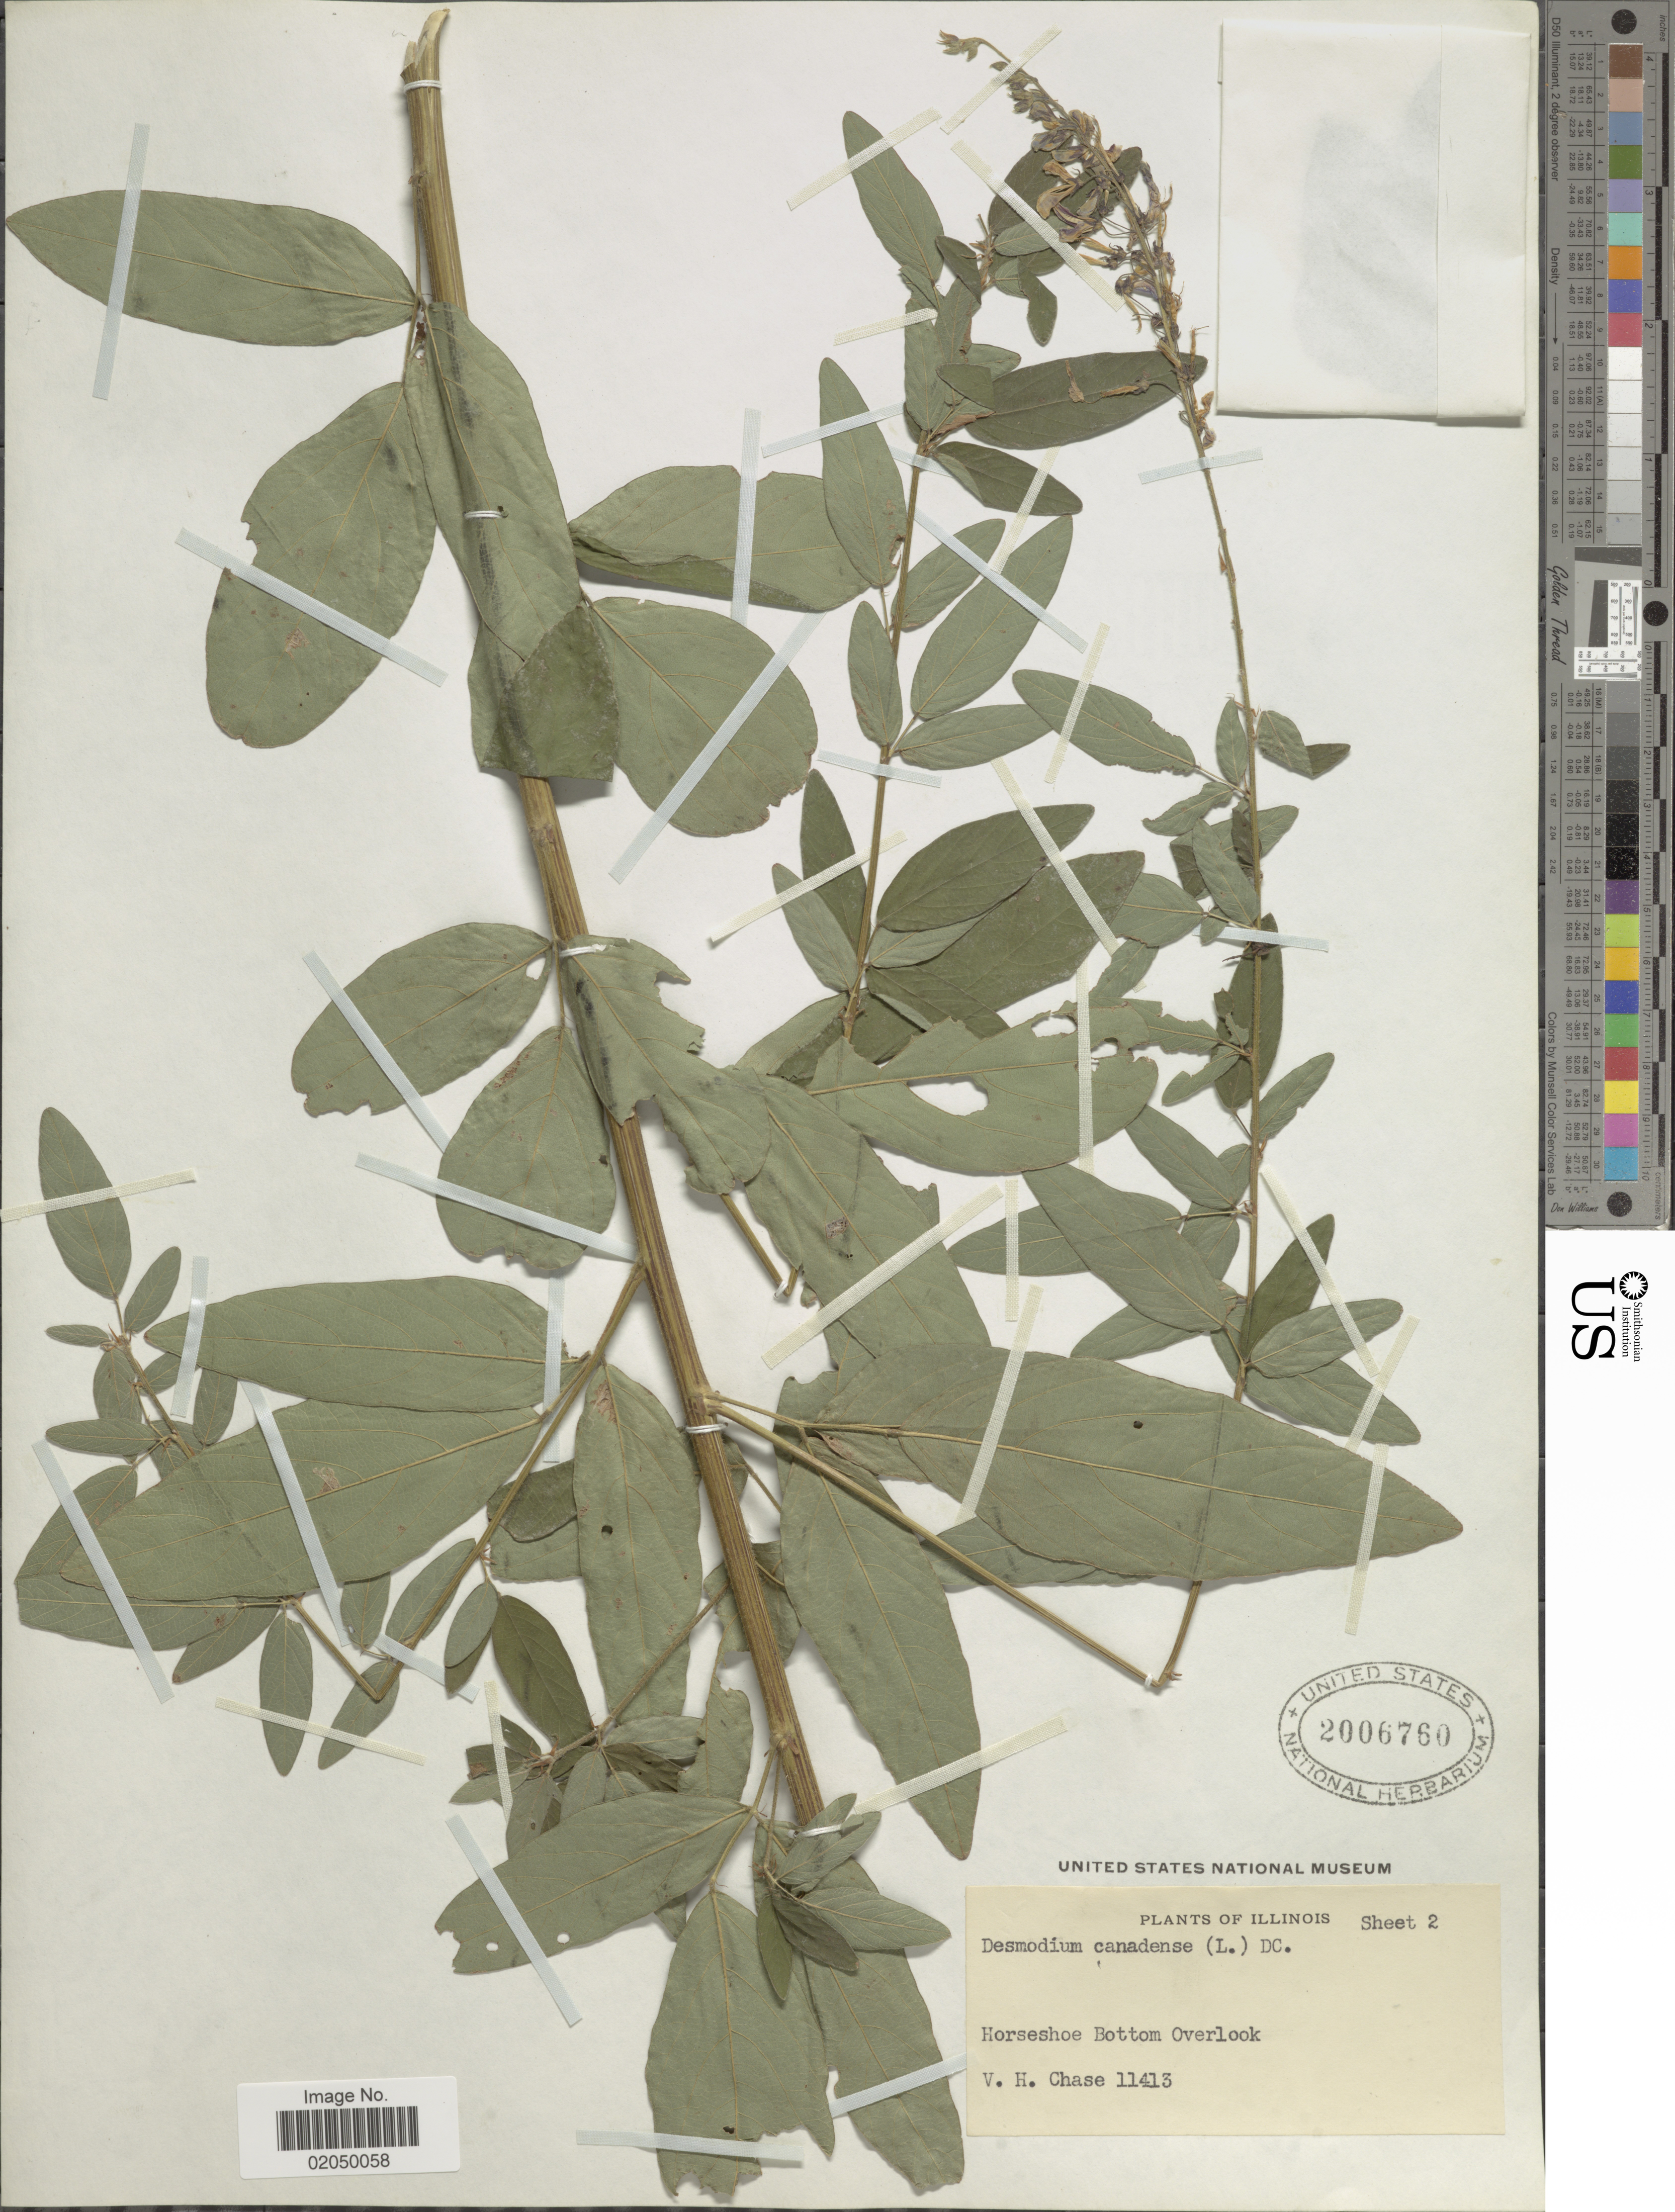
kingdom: Plantae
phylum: Tracheophyta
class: Magnoliopsida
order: Fabales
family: Fabaceae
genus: Desmodium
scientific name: Desmodium canadense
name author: (L.) DC.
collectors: V. H. Chase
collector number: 11413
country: United States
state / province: Illinois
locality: Horseshoe Bottom Overlook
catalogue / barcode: US 2006760